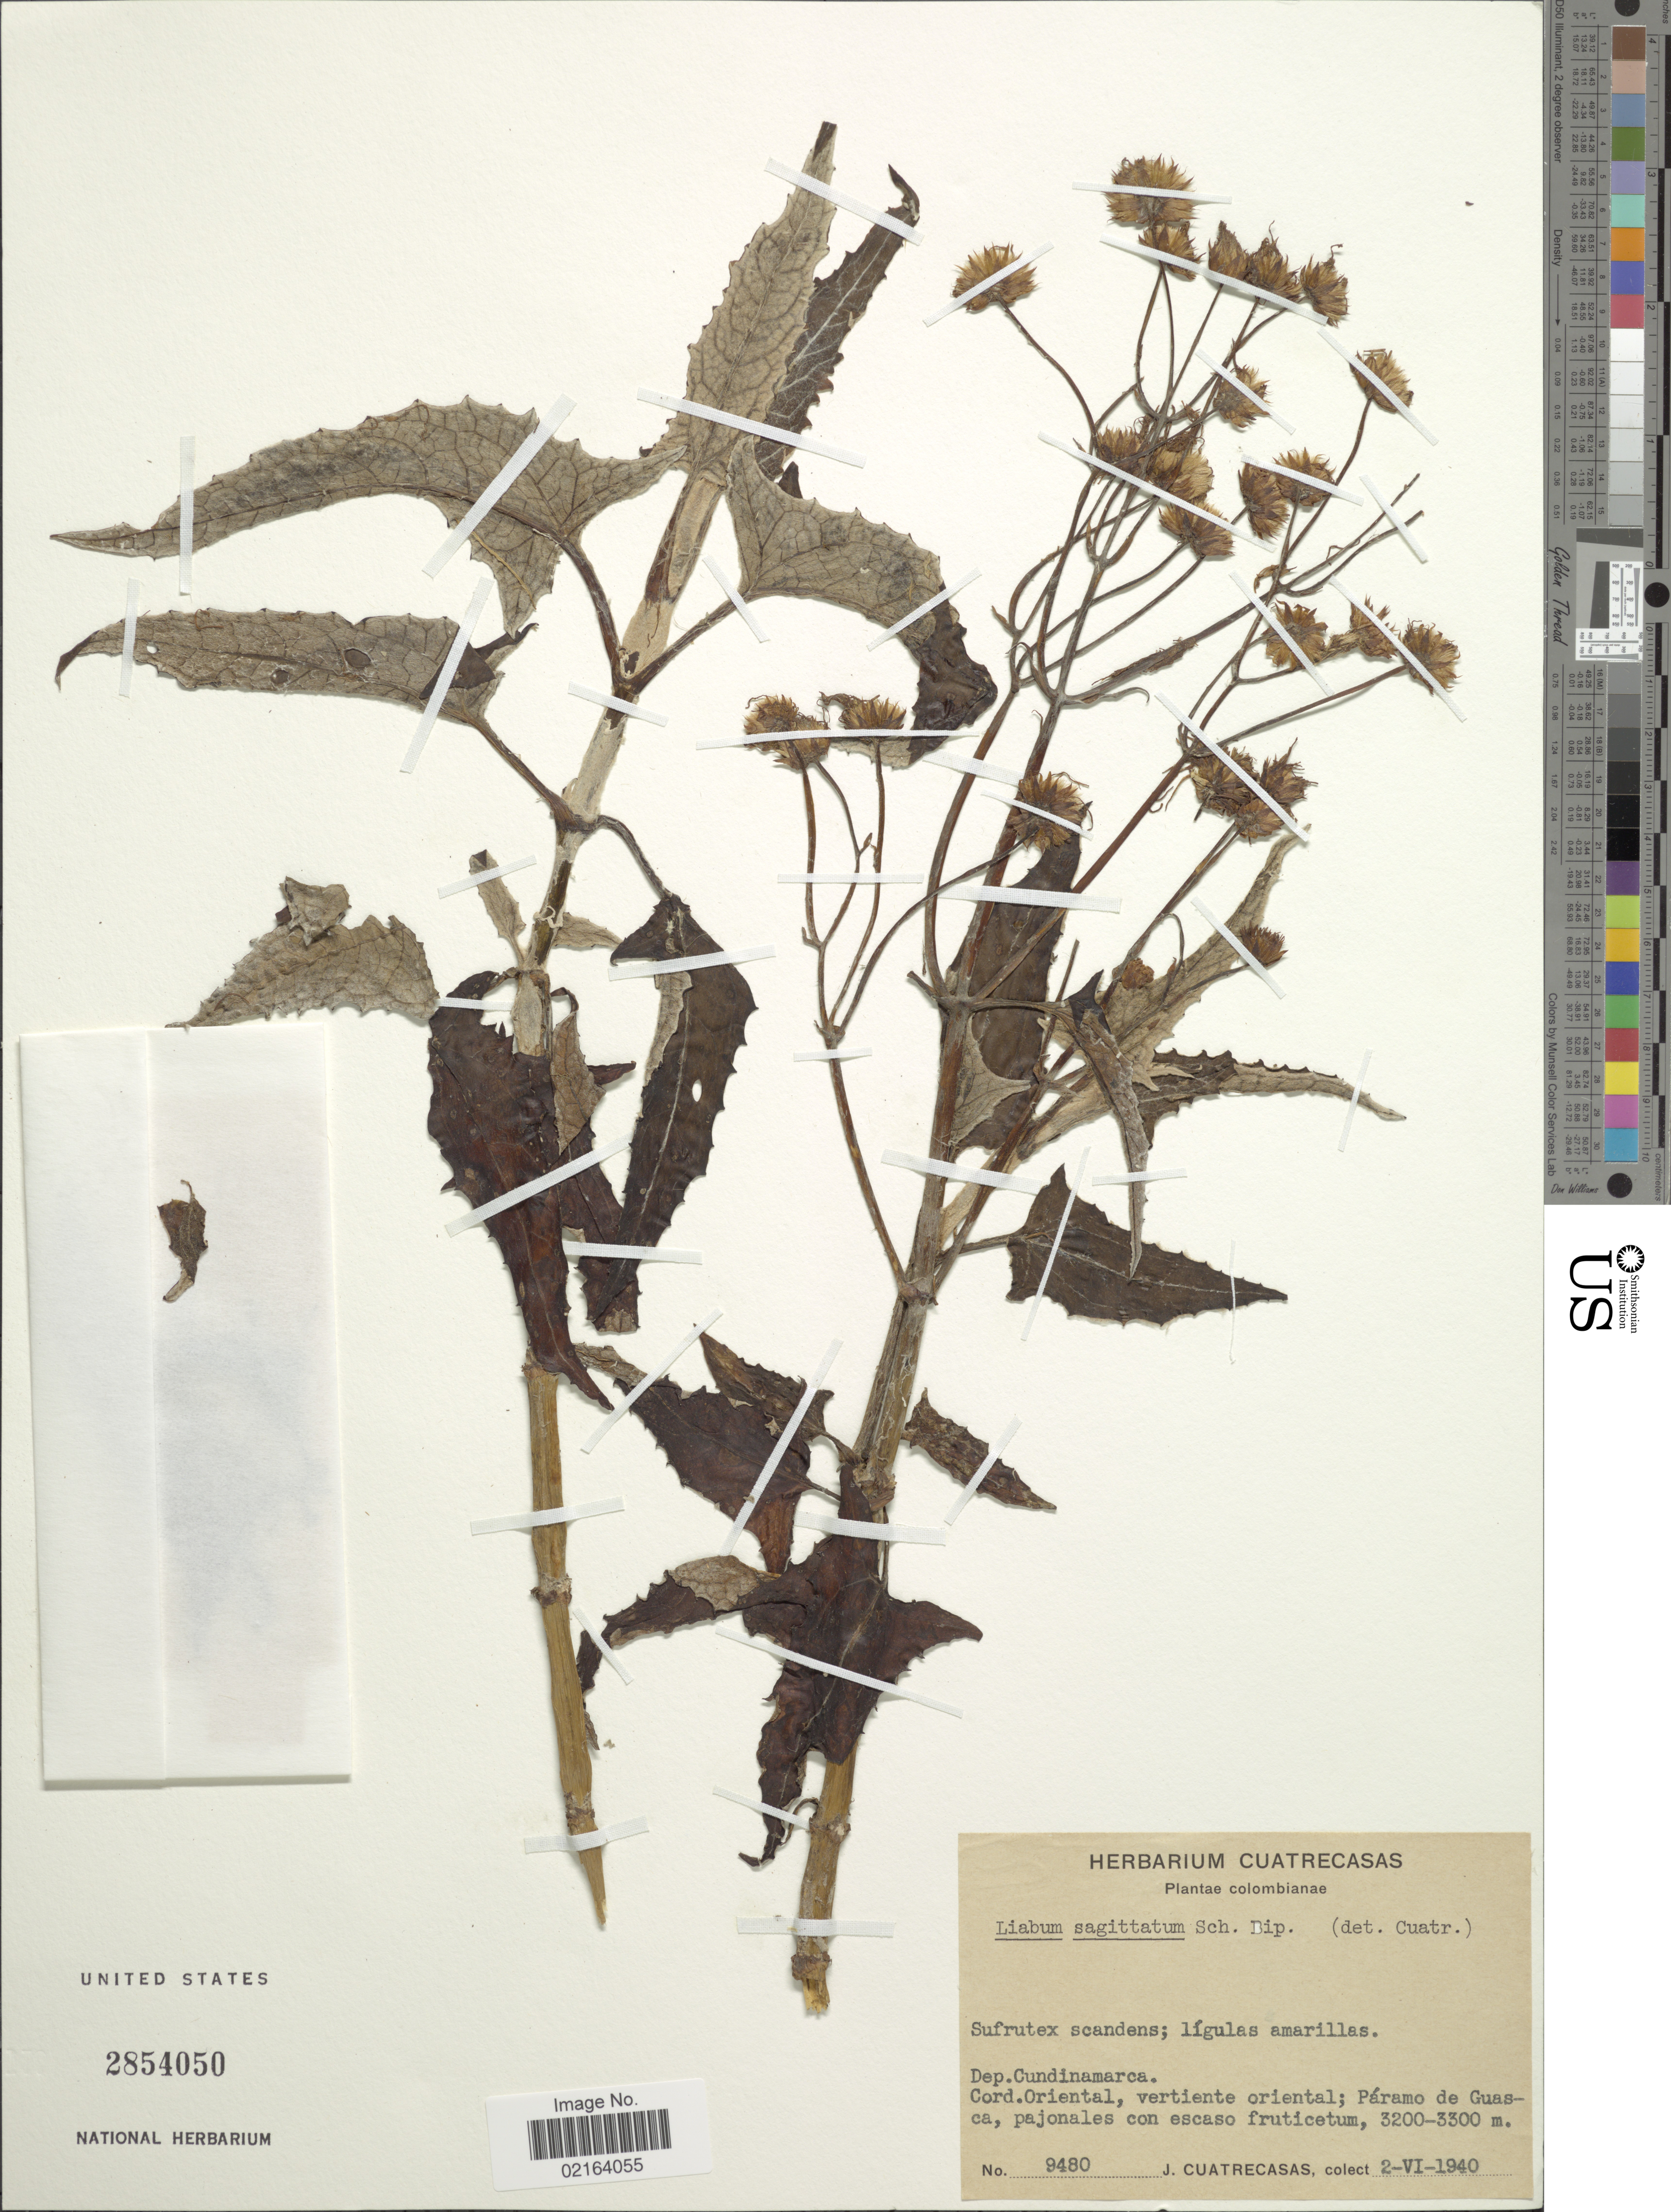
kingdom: Plantae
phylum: Tracheophyta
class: Magnoliopsida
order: Asterales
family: Asteraceae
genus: Munnozia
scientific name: Munnozia senecionidis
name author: Benth.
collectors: J. Cuatrecasas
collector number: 9480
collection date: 1940-06-02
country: Colombia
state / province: Cundinamarca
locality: Dep. Cundinamarca: Cord. Oriental, vertiente oriental, Paramo de Guasca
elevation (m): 3200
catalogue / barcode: US 2854050